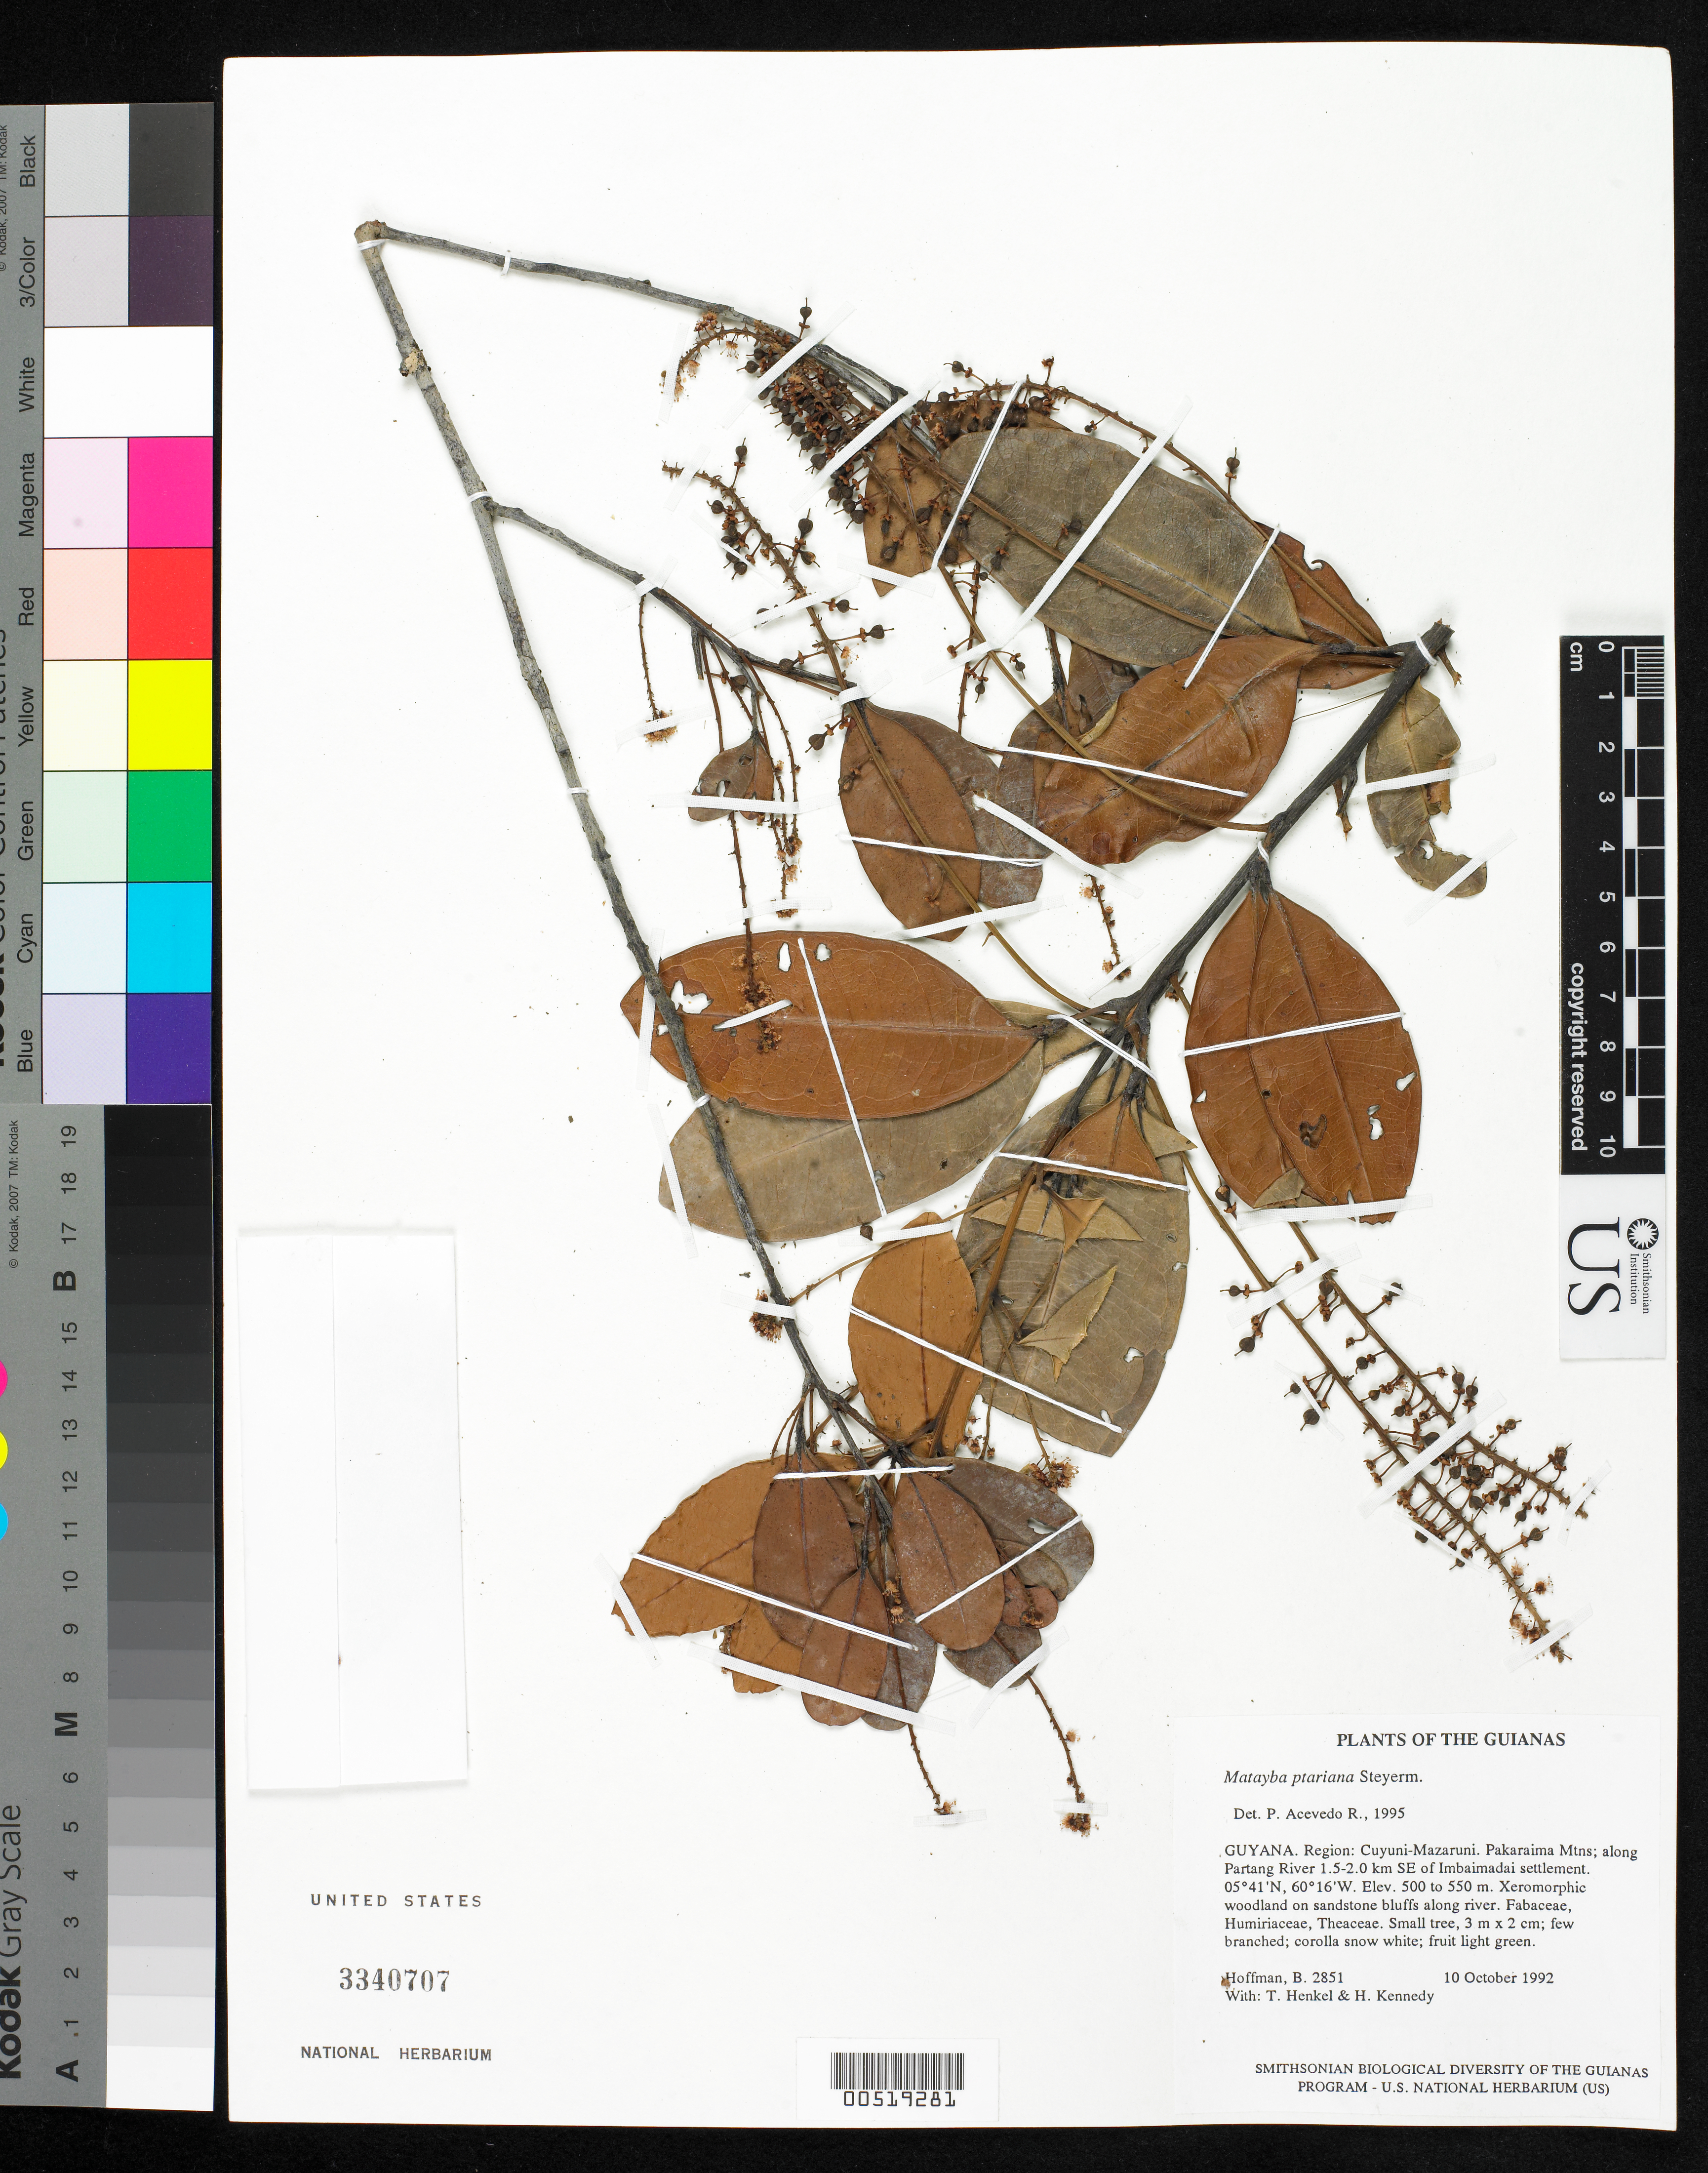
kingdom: Plantae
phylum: Tracheophyta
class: Magnoliopsida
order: Sapindales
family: Sapindaceae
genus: Matayba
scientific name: Matayba ptariana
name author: Steyerm.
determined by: Acevedo-Rodríguez, P., (BOT), Smithsonian Institution - National Museum of Natural History (UNITED STATES)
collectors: B. Hoffman, T. Henkel & H. Kennedy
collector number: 2851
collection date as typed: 10 October 1992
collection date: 1992-10-10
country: Guyana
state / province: Cuyuni-Mazaruni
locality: Pakaraima Mountains; along Partang River 1.5-2.0 km SE of Imbaimadai settlement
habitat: Xeromorphic woodland on sandstone bluffs along river. Fabaceae, Humiriaceae, Theaceae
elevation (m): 500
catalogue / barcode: US 3340707